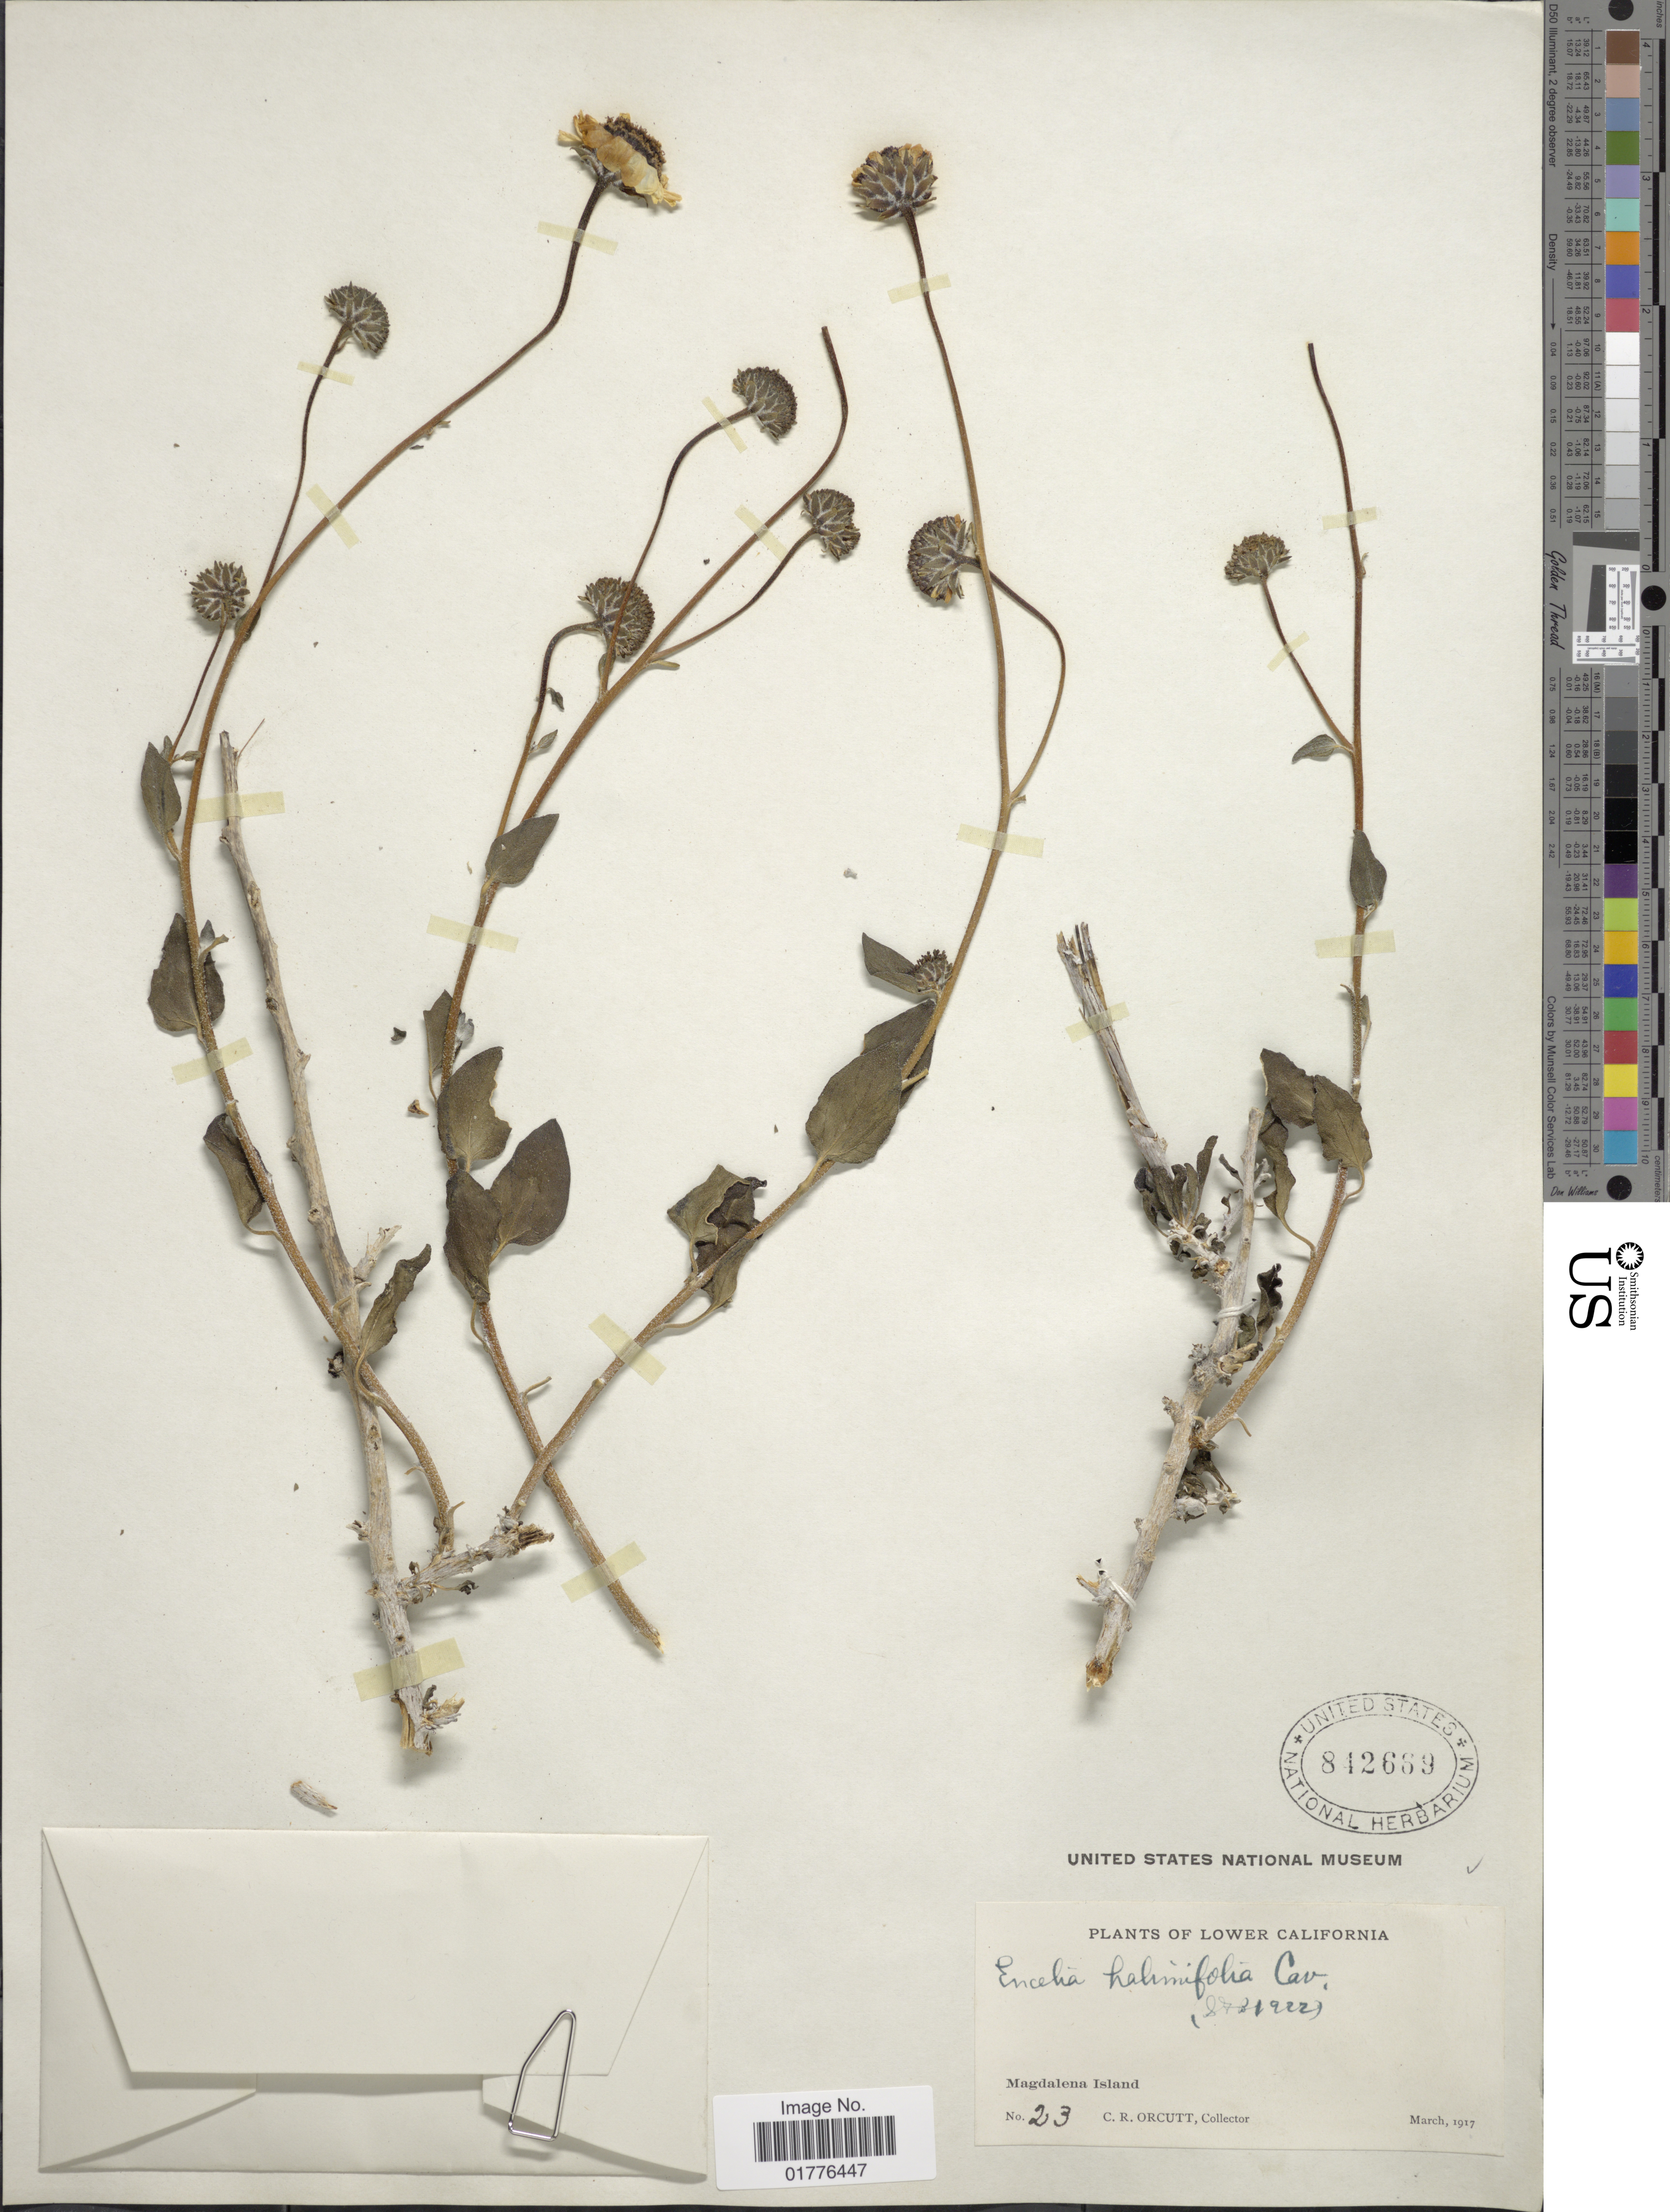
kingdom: Plantae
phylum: Tracheophyta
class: Magnoliopsida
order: Asterales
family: Asteraceae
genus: Encelia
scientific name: Encelia halimifolia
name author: Cav.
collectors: C. R. Orcutt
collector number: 23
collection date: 1917-03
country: Mexico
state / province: Baja California Sur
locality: Lower California. Magdalena Island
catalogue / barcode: US 842669